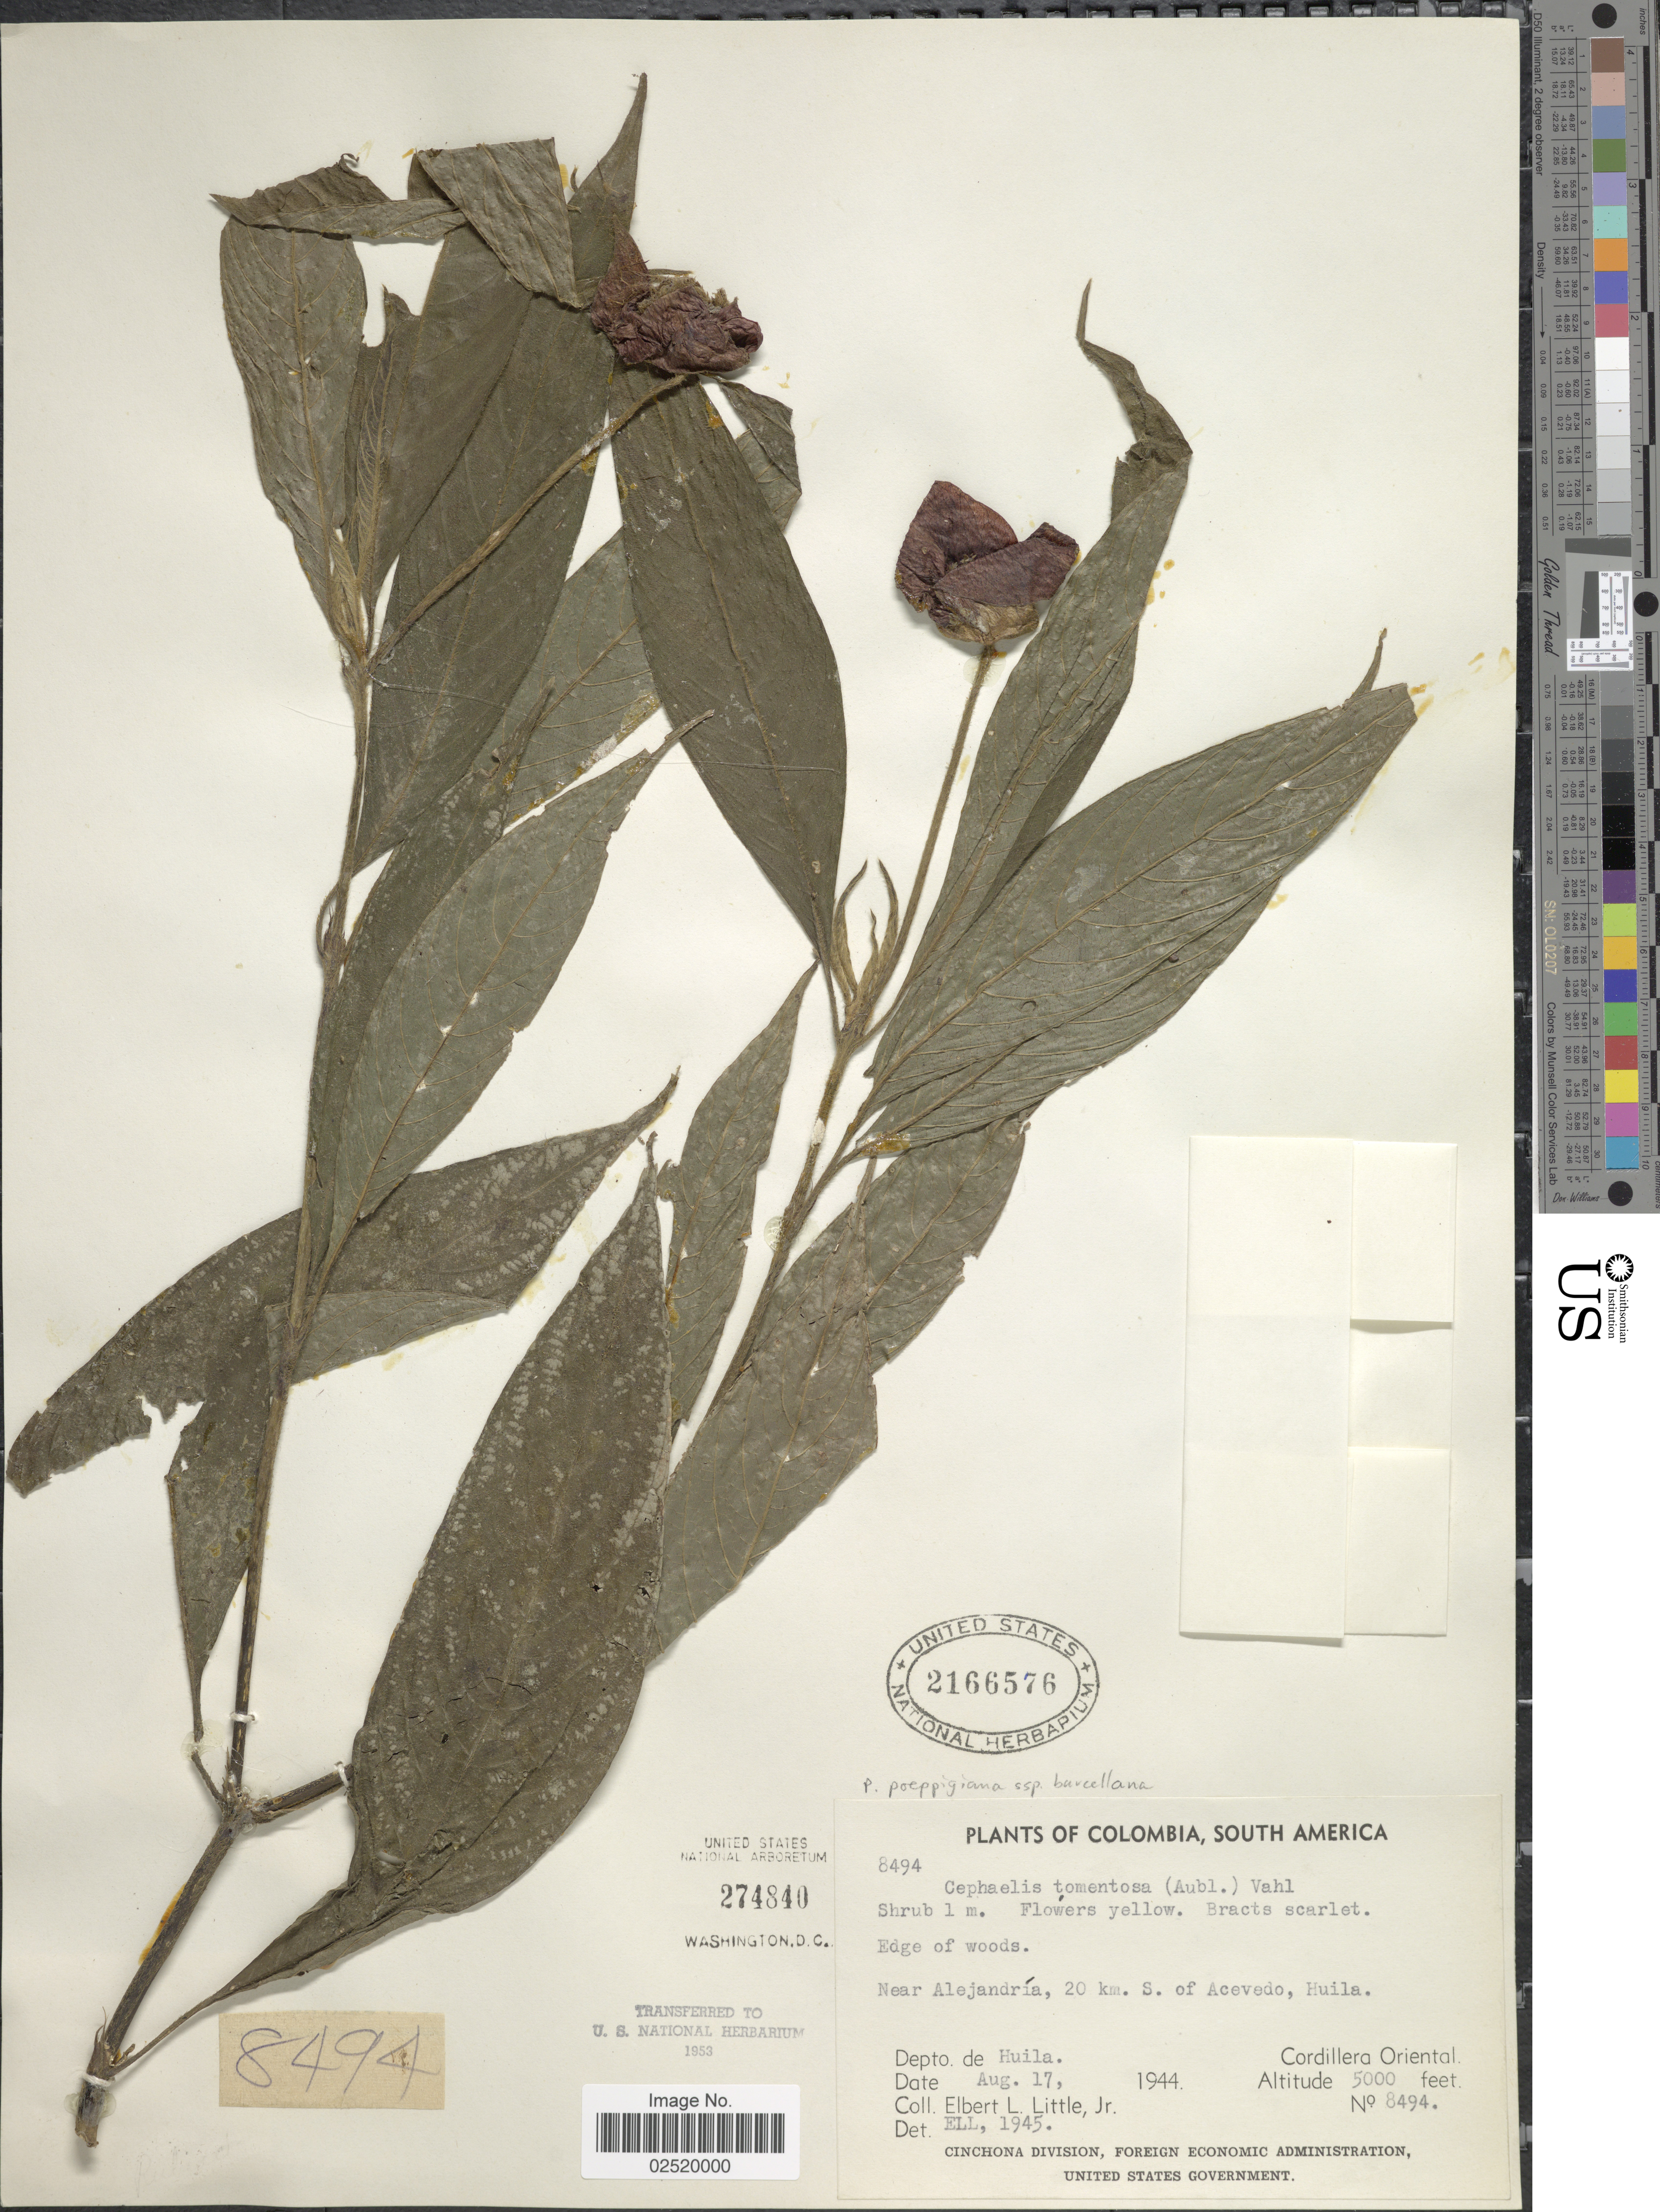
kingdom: Plantae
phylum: Tracheophyta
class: Magnoliopsida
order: Gentianales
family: Rubiaceae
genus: Psychotria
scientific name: Psychotria poeppigiana subsp. barcellana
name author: (Müll. Arg.) Steyerm.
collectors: E. L. Little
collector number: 8494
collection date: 1944-08-17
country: Colombia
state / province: Huila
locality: Near Alejandro, 20 km. S. of Acevedo, Huila, Cordillera Oriental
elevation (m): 1524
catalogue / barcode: US 2166576